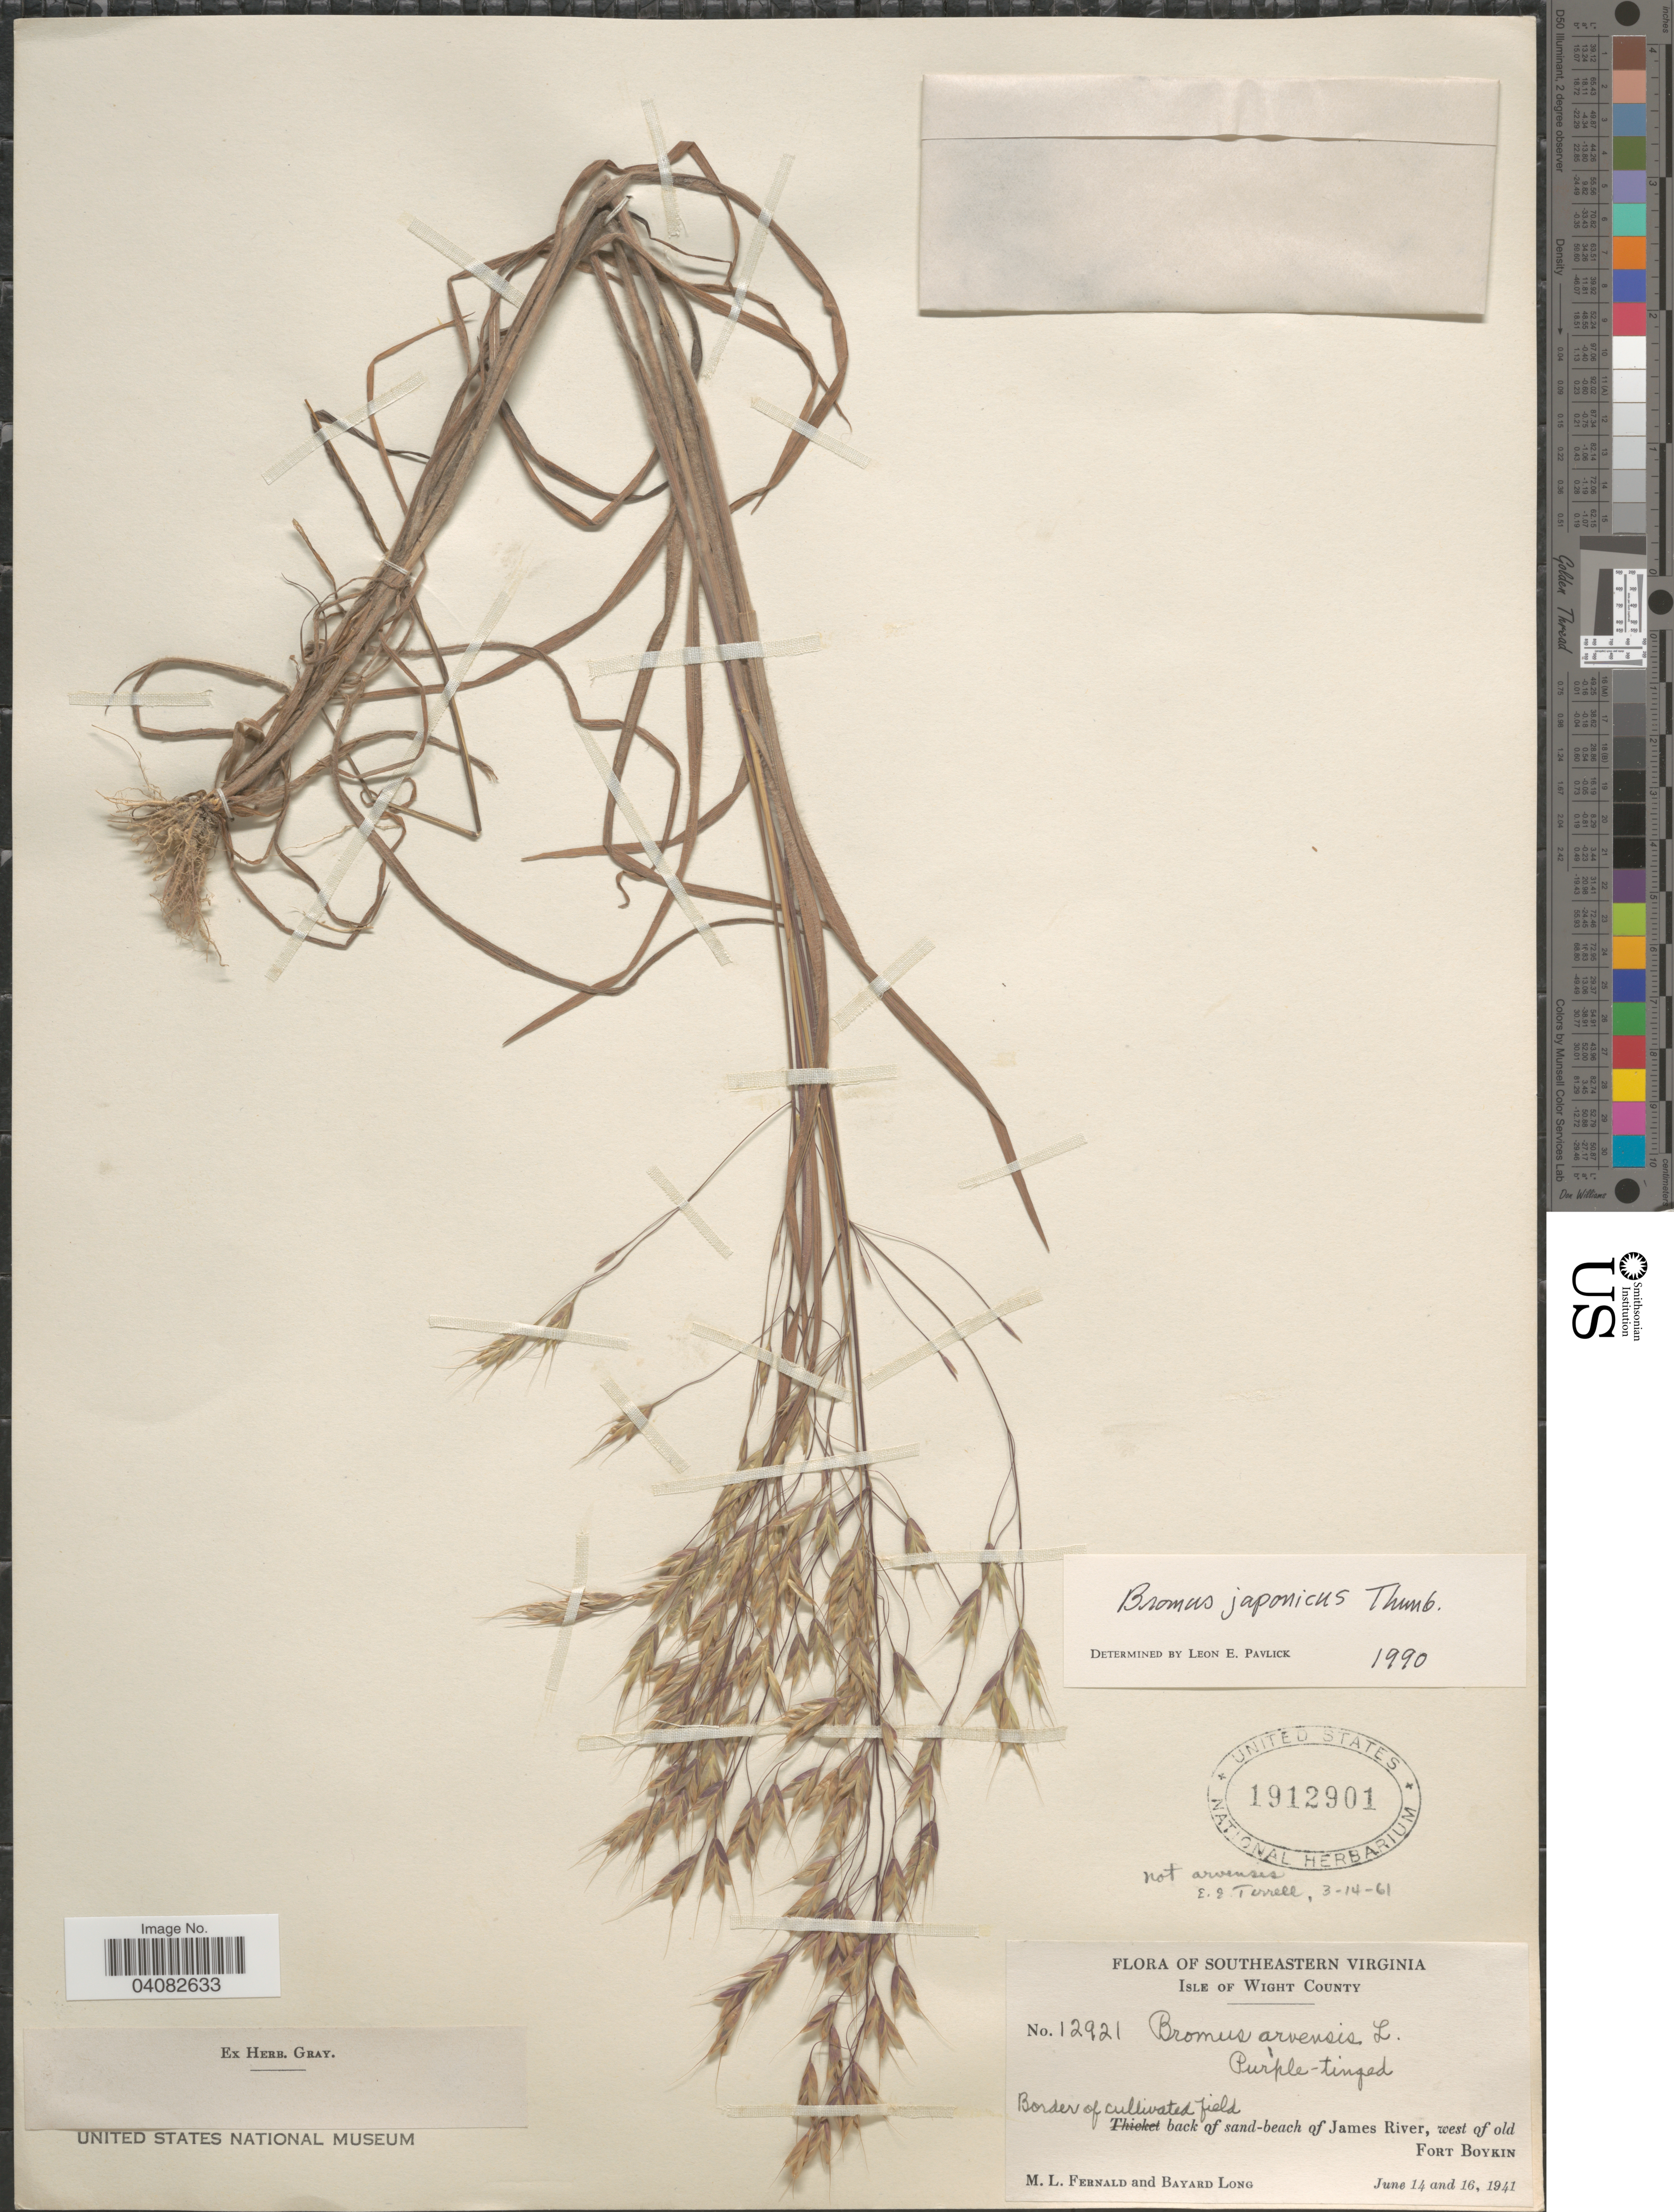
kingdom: Plantae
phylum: Tracheophyta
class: Liliopsida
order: Poales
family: Poaceae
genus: Bromus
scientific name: Bromus japonicus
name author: Houtt.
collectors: M. L. Fernald & B. Long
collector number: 12921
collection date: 1941-06-14/1941-06-16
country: United States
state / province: Virginia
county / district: Isle of Wight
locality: Southeastern Virginia. Isle of Wight County. Border of cultivated field back of sand-beach of James River, west of old Fort Boykin.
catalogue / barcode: US 1912901